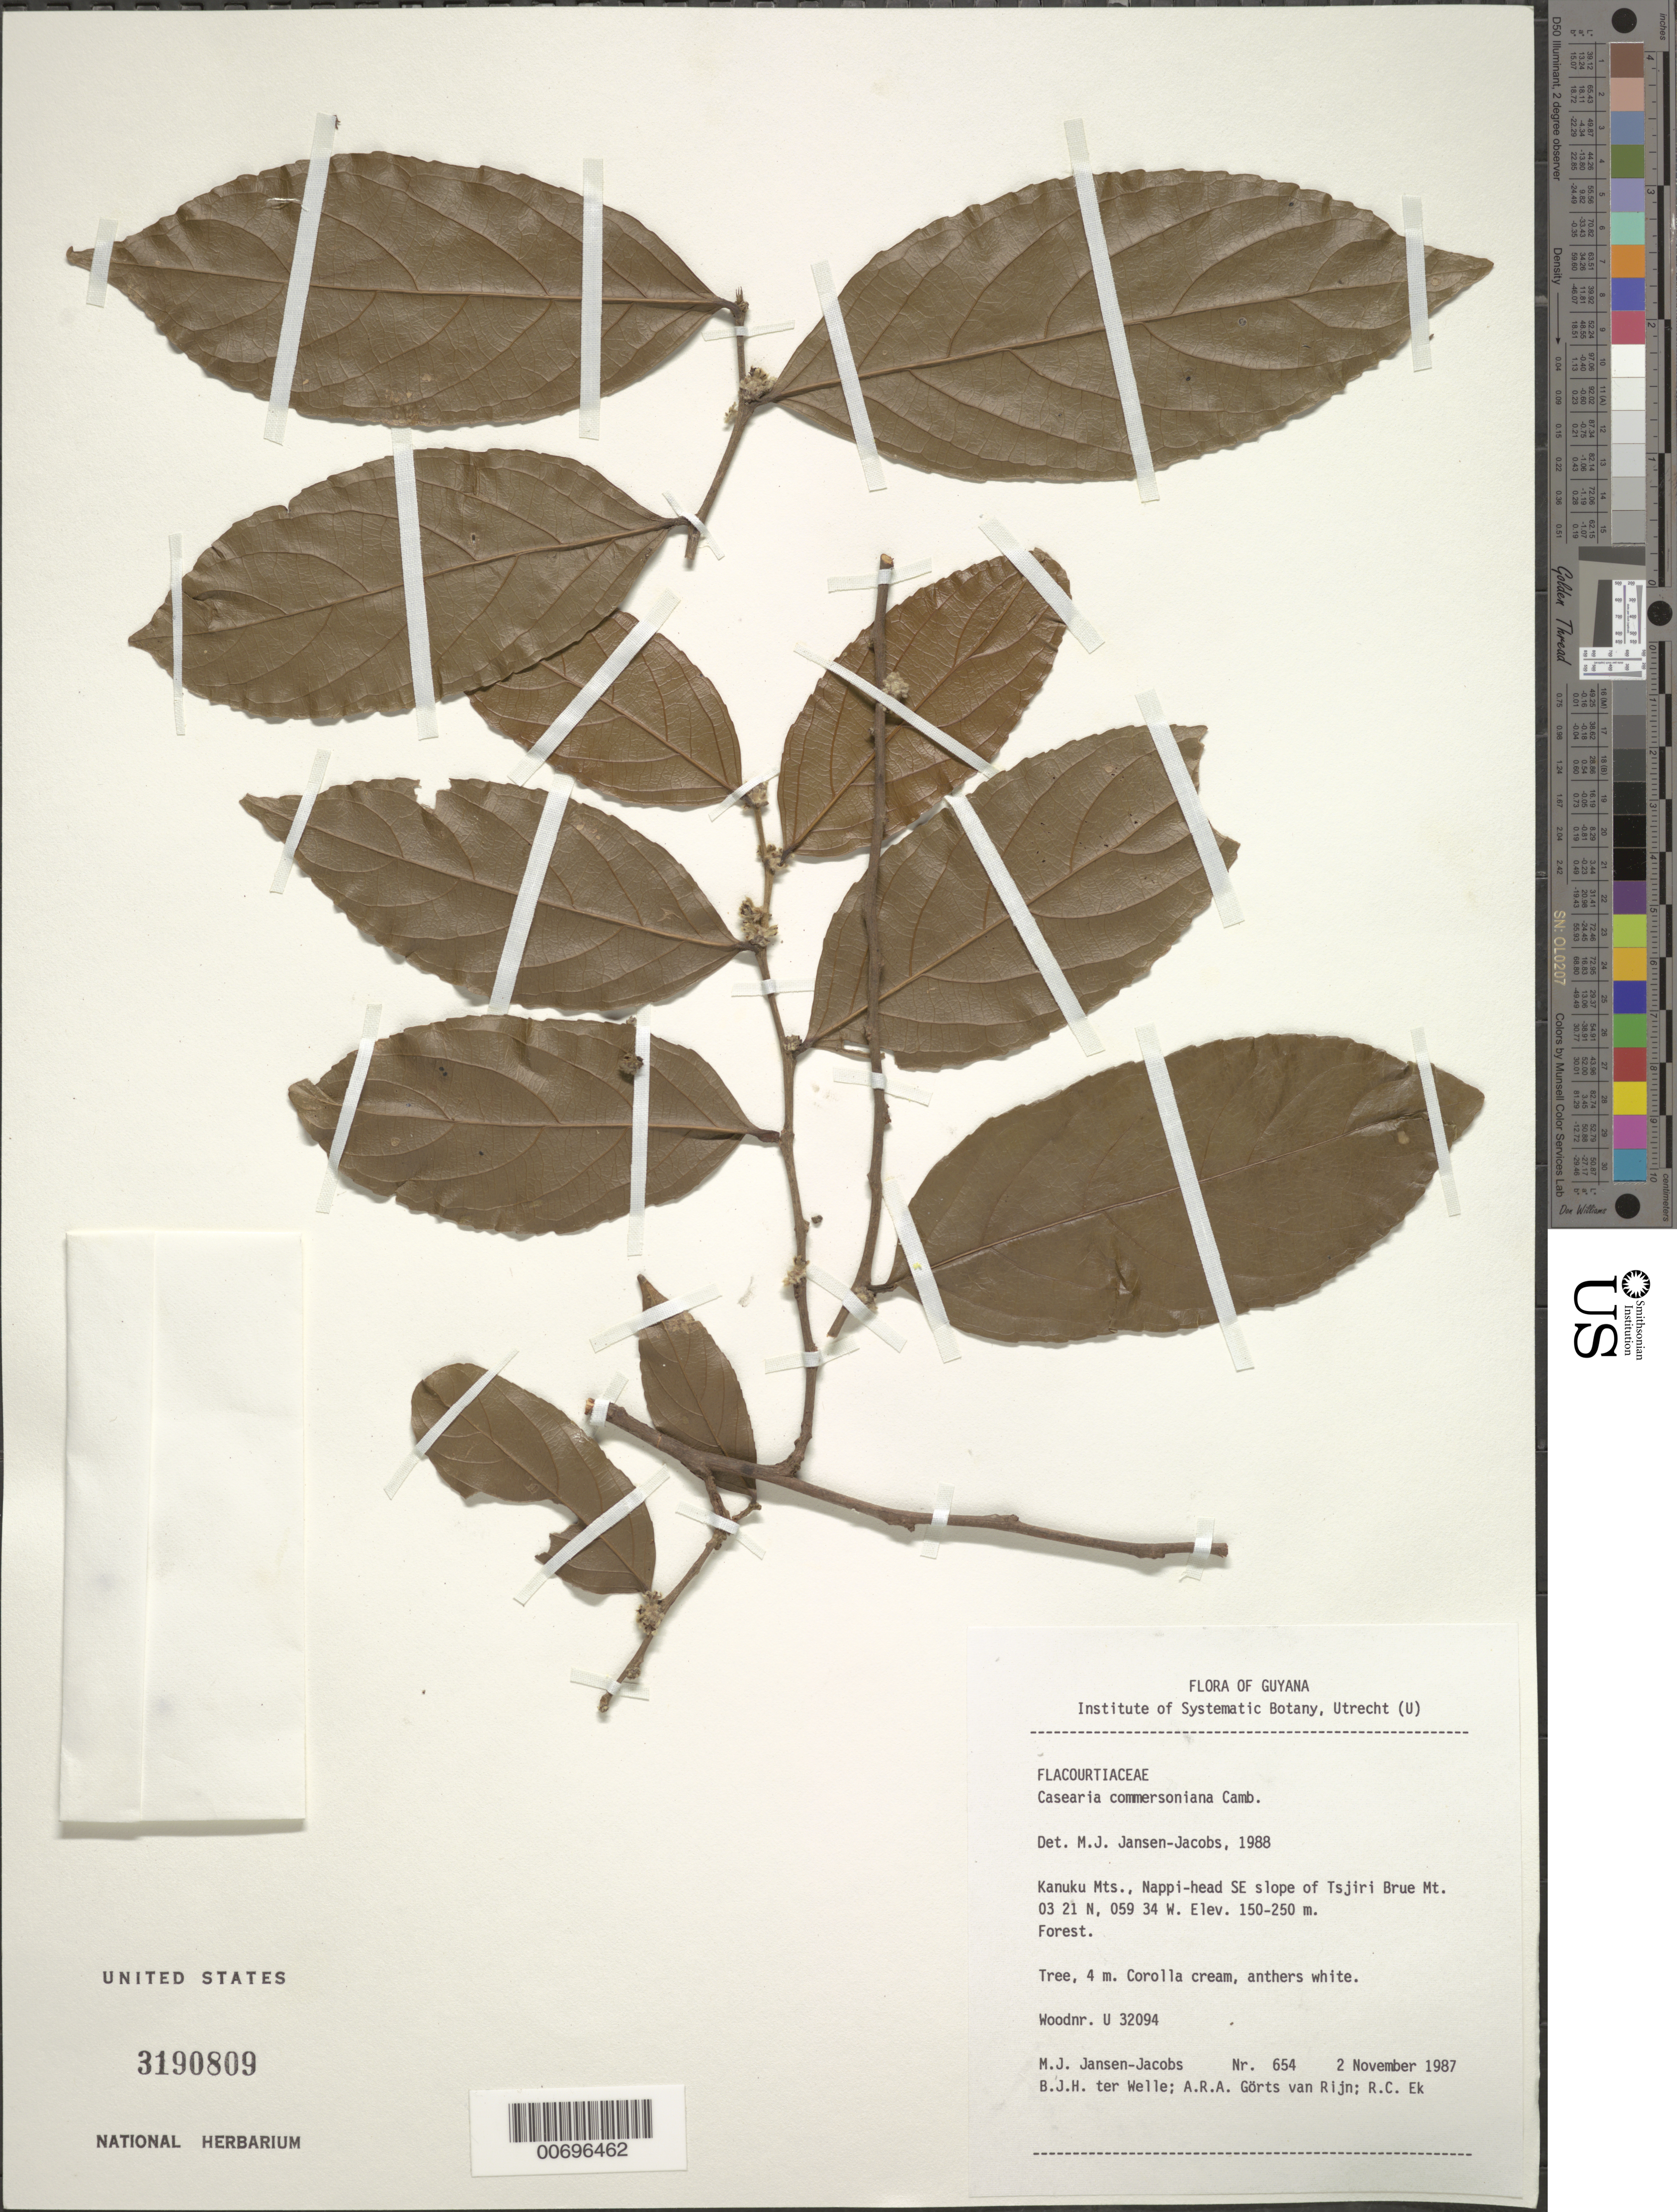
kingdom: Plantae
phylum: Tracheophyta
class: Magnoliopsida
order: Malpighiales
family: Salicaceae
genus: Piparea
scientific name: Piparea dentata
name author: Aubl.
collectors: M. J. Jansen-Jacobs, B. Welle, A. .R. A. Görts-van Rijn & R. C. Ek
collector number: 654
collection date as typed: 2-Nov-87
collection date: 1987-11-02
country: Guyana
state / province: U. Takutu-U. Essequibo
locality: Kanuku Mts., Nappi-head, SE slope of Tsjiri Brue Mt., camp 1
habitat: Forest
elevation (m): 150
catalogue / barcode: US 3190809